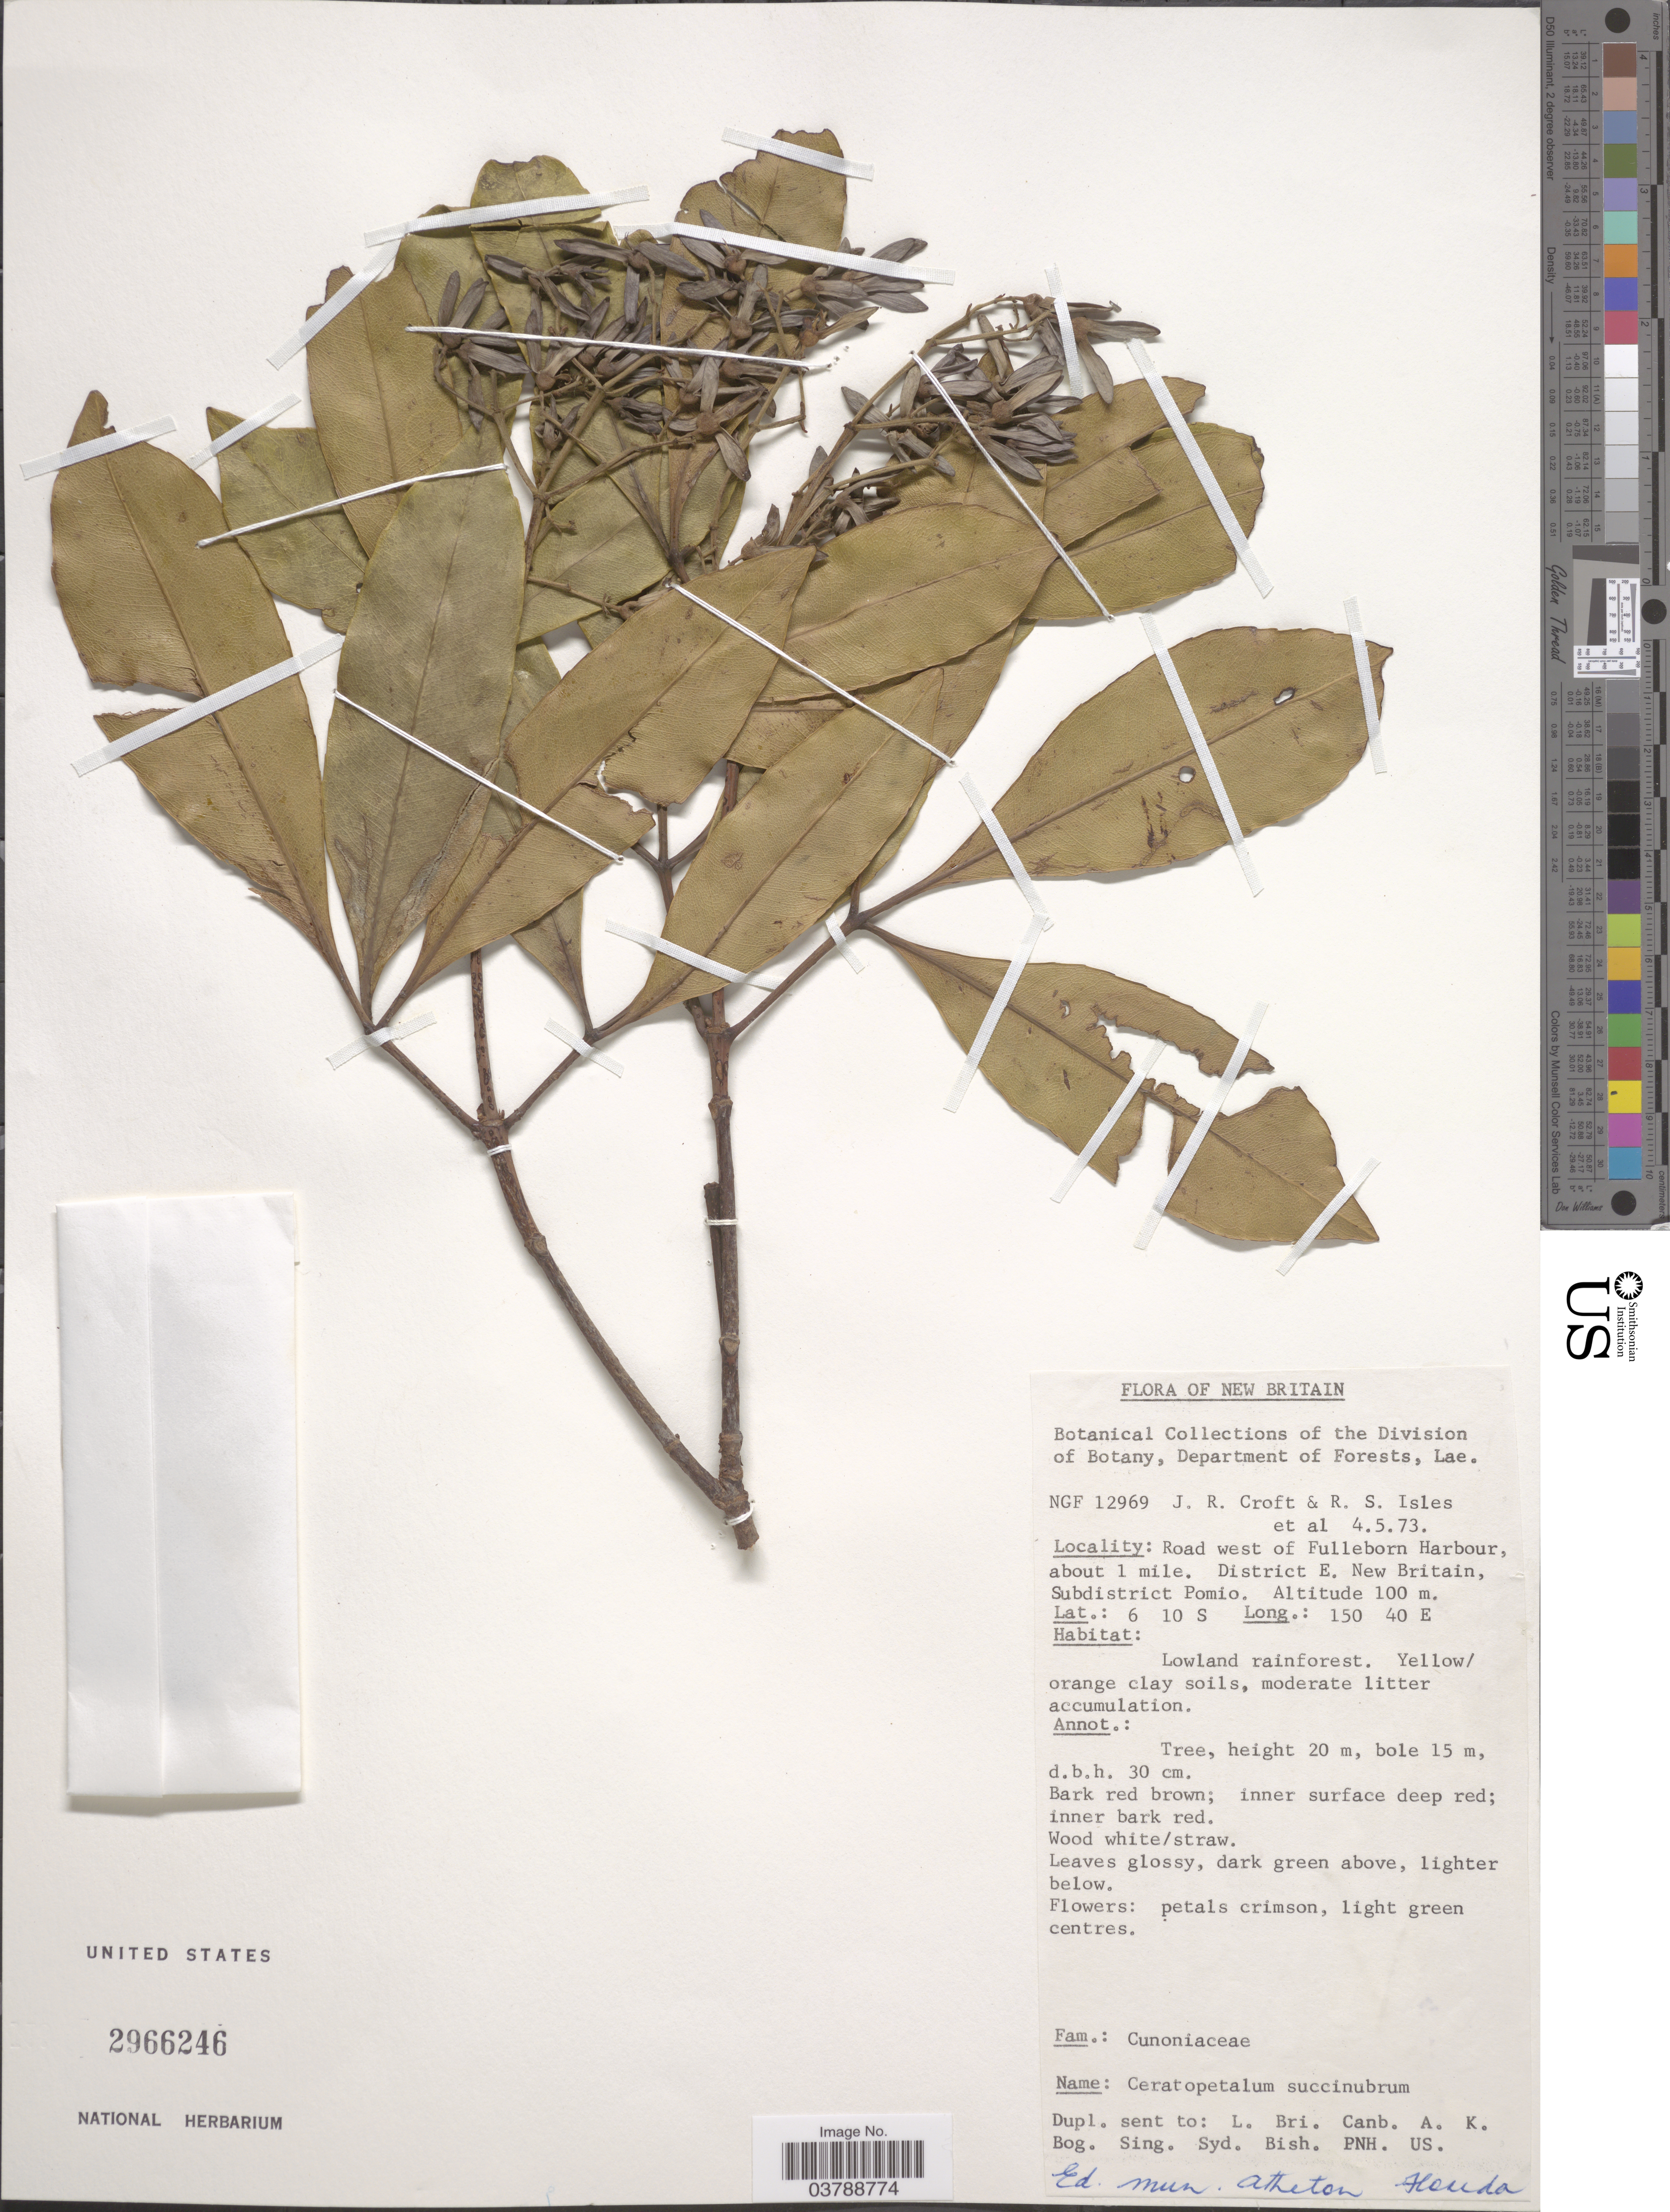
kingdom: Plantae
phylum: Tracheophyta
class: Magnoliopsida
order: Oxalidales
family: Cunoniaceae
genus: Ceratopetalum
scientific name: Ceratopetalum succirubrum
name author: C.T. White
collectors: J. R. Croft, R. Isles & et al.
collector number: NGF12969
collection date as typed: Transcribed d/m/y: 4/5/73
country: Papua New Guinea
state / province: East New Britain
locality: New Britain. Road west of Fulleborn Harbour, about 1 mile. District E. New Britain, Subdistrict Pomio.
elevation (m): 100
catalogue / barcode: US 2966246